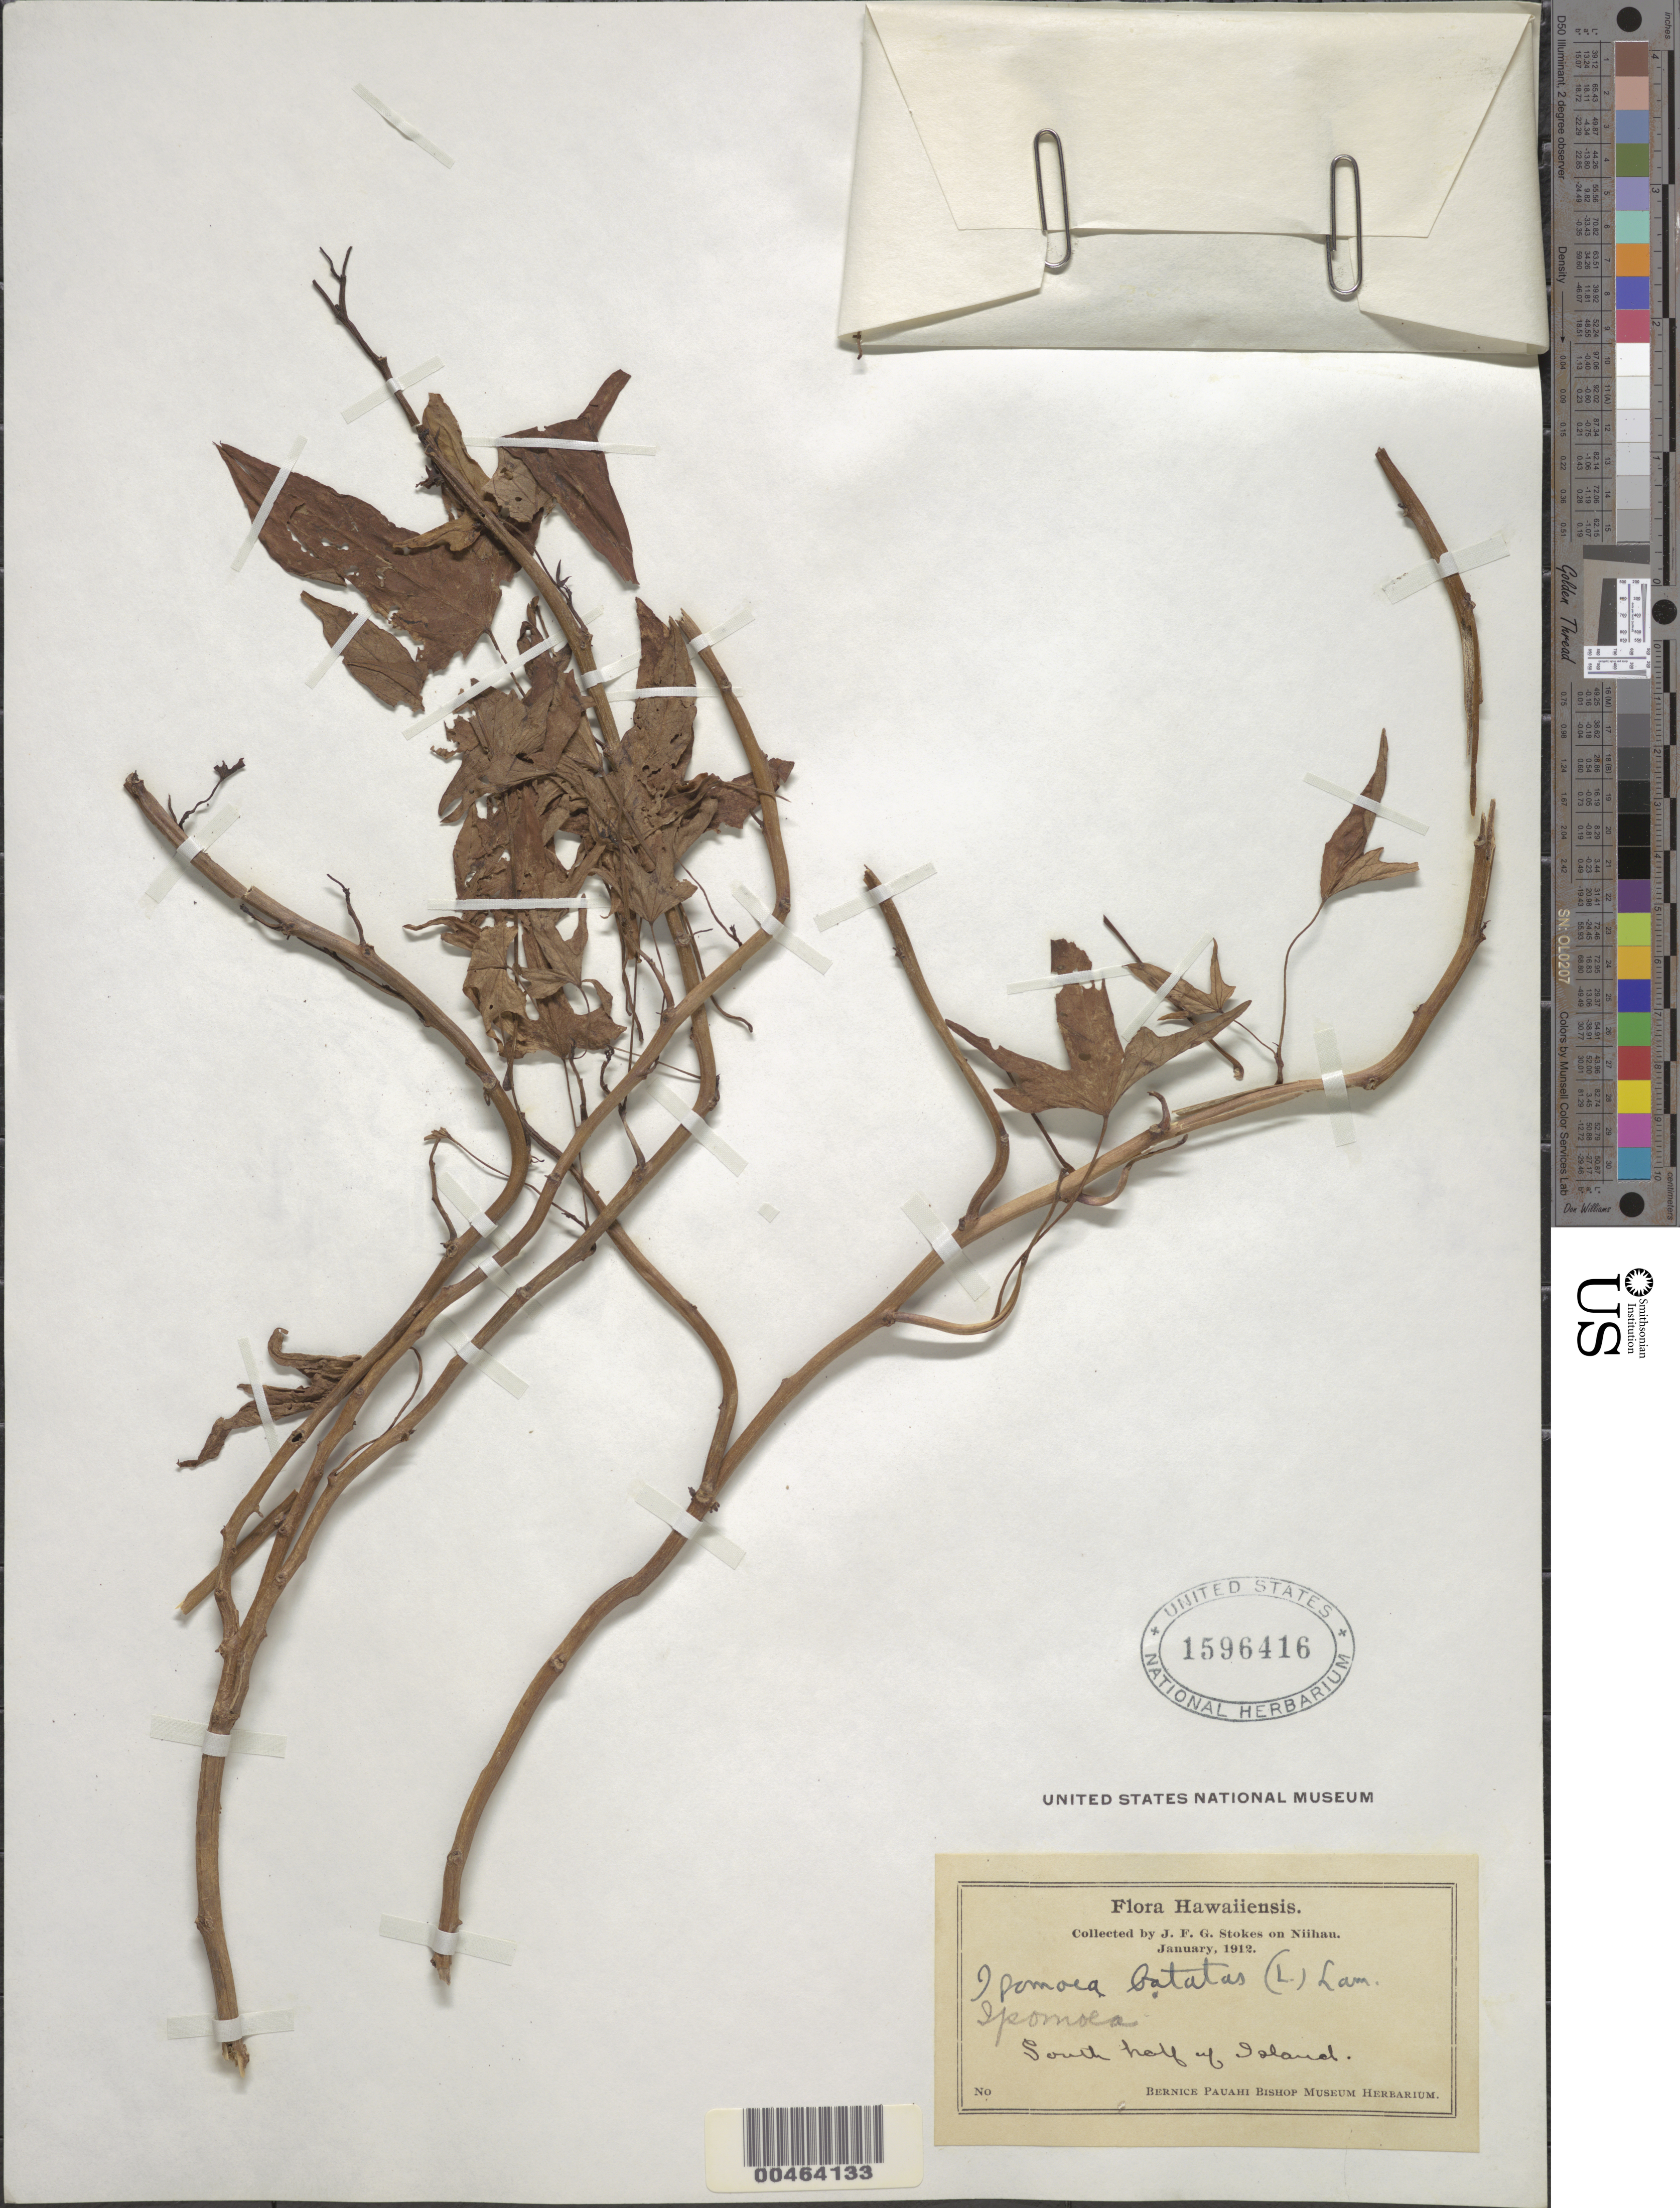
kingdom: Plantae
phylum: Tracheophyta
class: Magnoliopsida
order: Solanales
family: Convolvulaceae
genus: Ipomoea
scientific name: Ipomoea batatas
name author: (L.) Lam.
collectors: J. F. G. Stokes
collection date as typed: Jan 1912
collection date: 1912-01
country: United States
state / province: Hawaii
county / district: Kauai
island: Ni'ihau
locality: South half of island.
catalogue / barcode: US 1596416